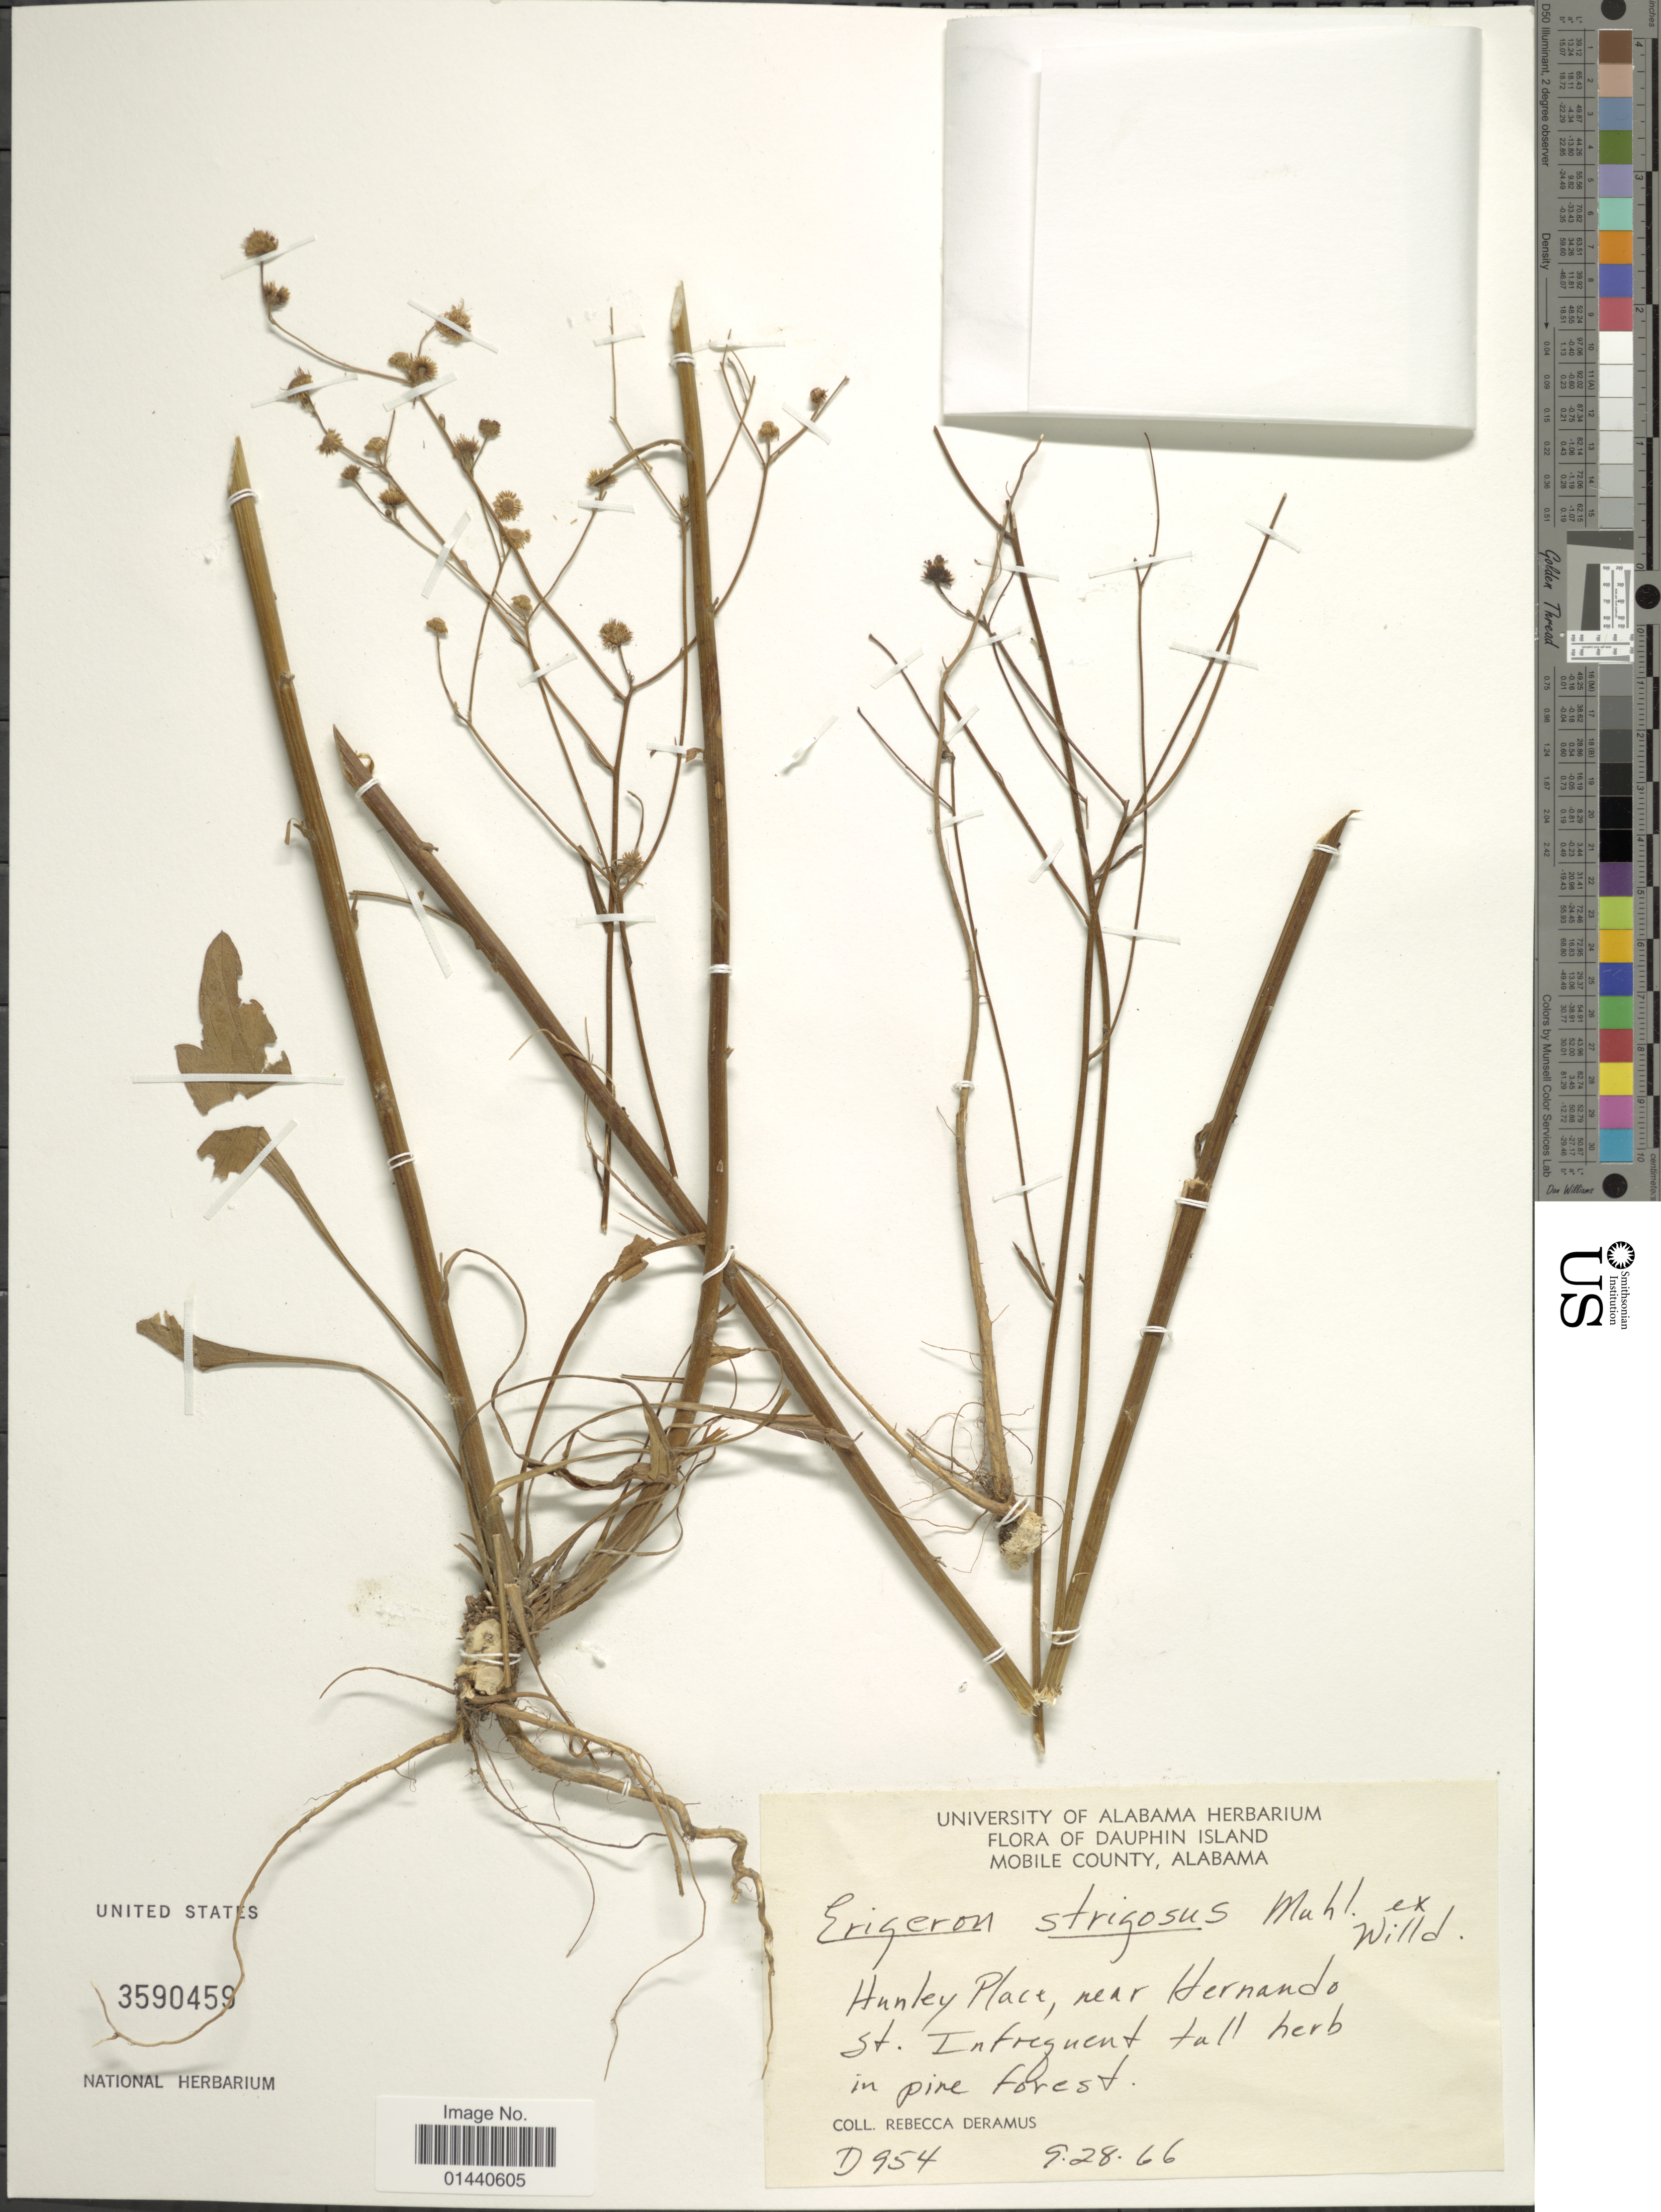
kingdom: Plantae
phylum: Tracheophyta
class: Magnoliopsida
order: Asterales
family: Asteraceae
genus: Erigeron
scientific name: Erigeron strigosus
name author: Muhl. ex Willd.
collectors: R. Deramus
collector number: D954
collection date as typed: Transcribed d/m/y: 28/9/66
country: United States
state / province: Alabama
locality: Dauphin Island. Mobile County. Hunley Place, near Hernando St.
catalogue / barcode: US 3590459